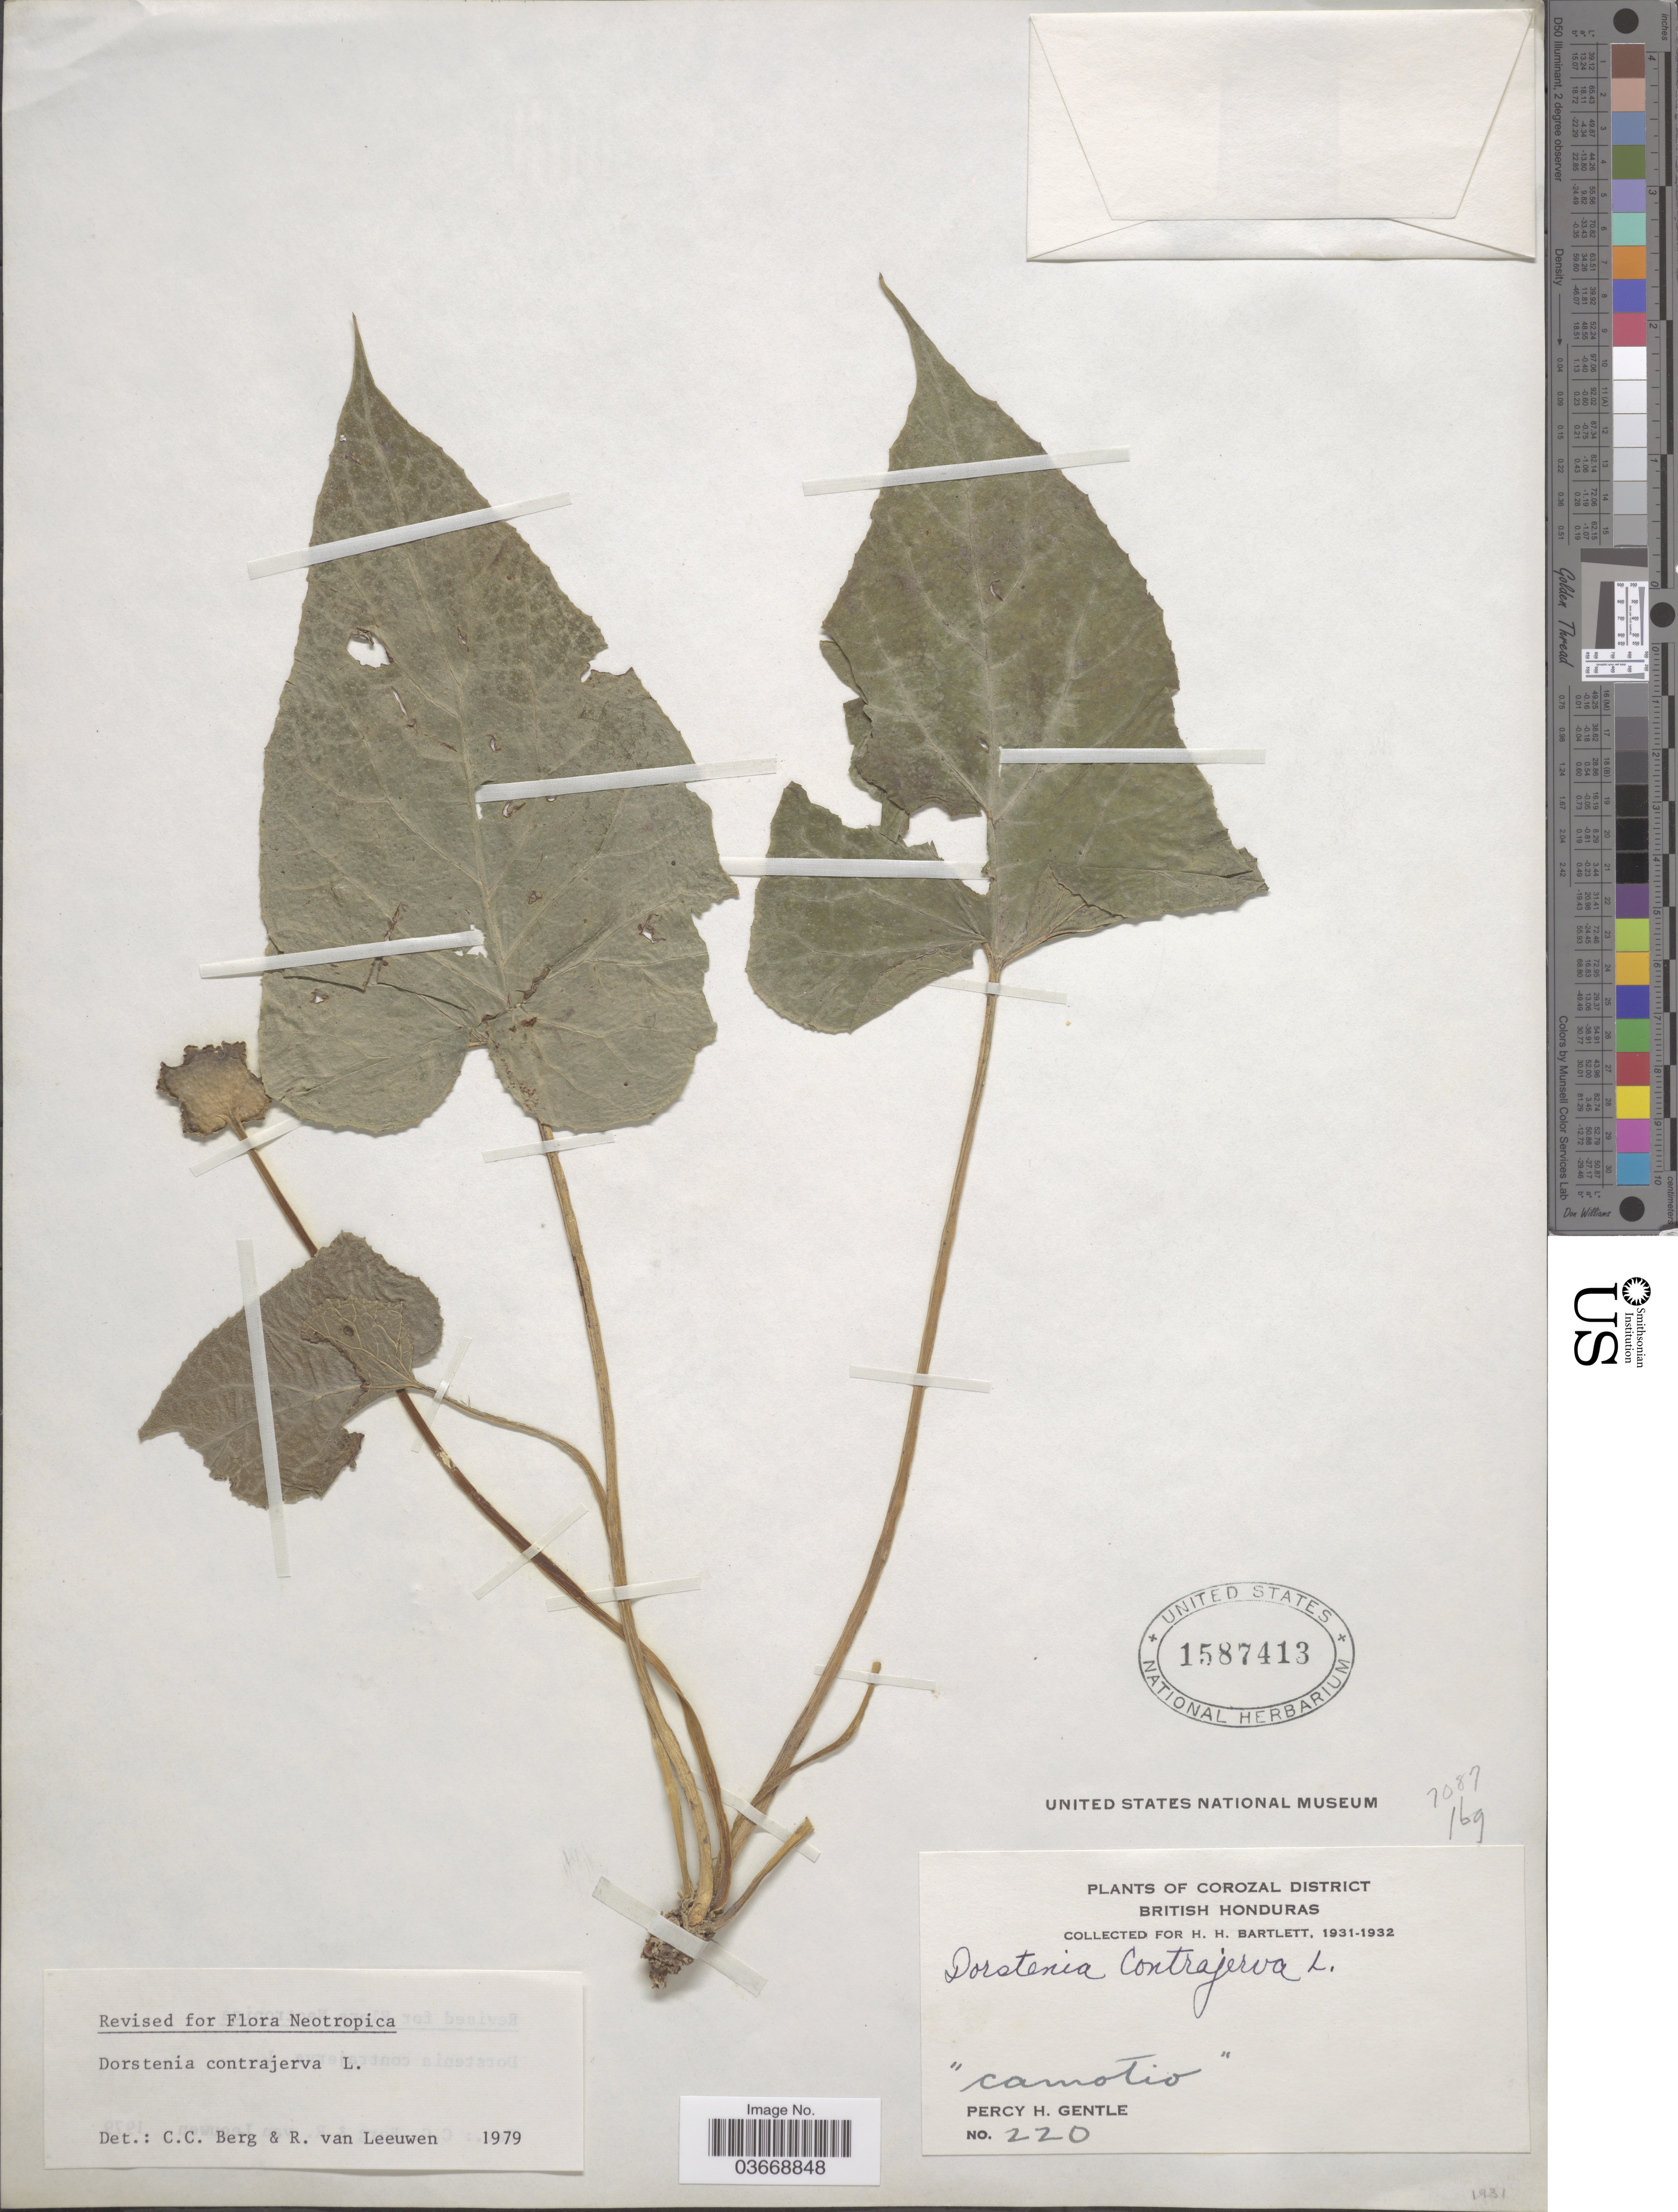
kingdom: Plantae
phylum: Tracheophyta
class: Magnoliopsida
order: Rosales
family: Moraceae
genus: Dorstenia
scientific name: Dorstenia contrajerva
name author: L.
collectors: P. H. Gentle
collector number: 220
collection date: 1931/1932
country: Belize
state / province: Corozal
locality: Corozal District. British Honduras.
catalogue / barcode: US 1587413